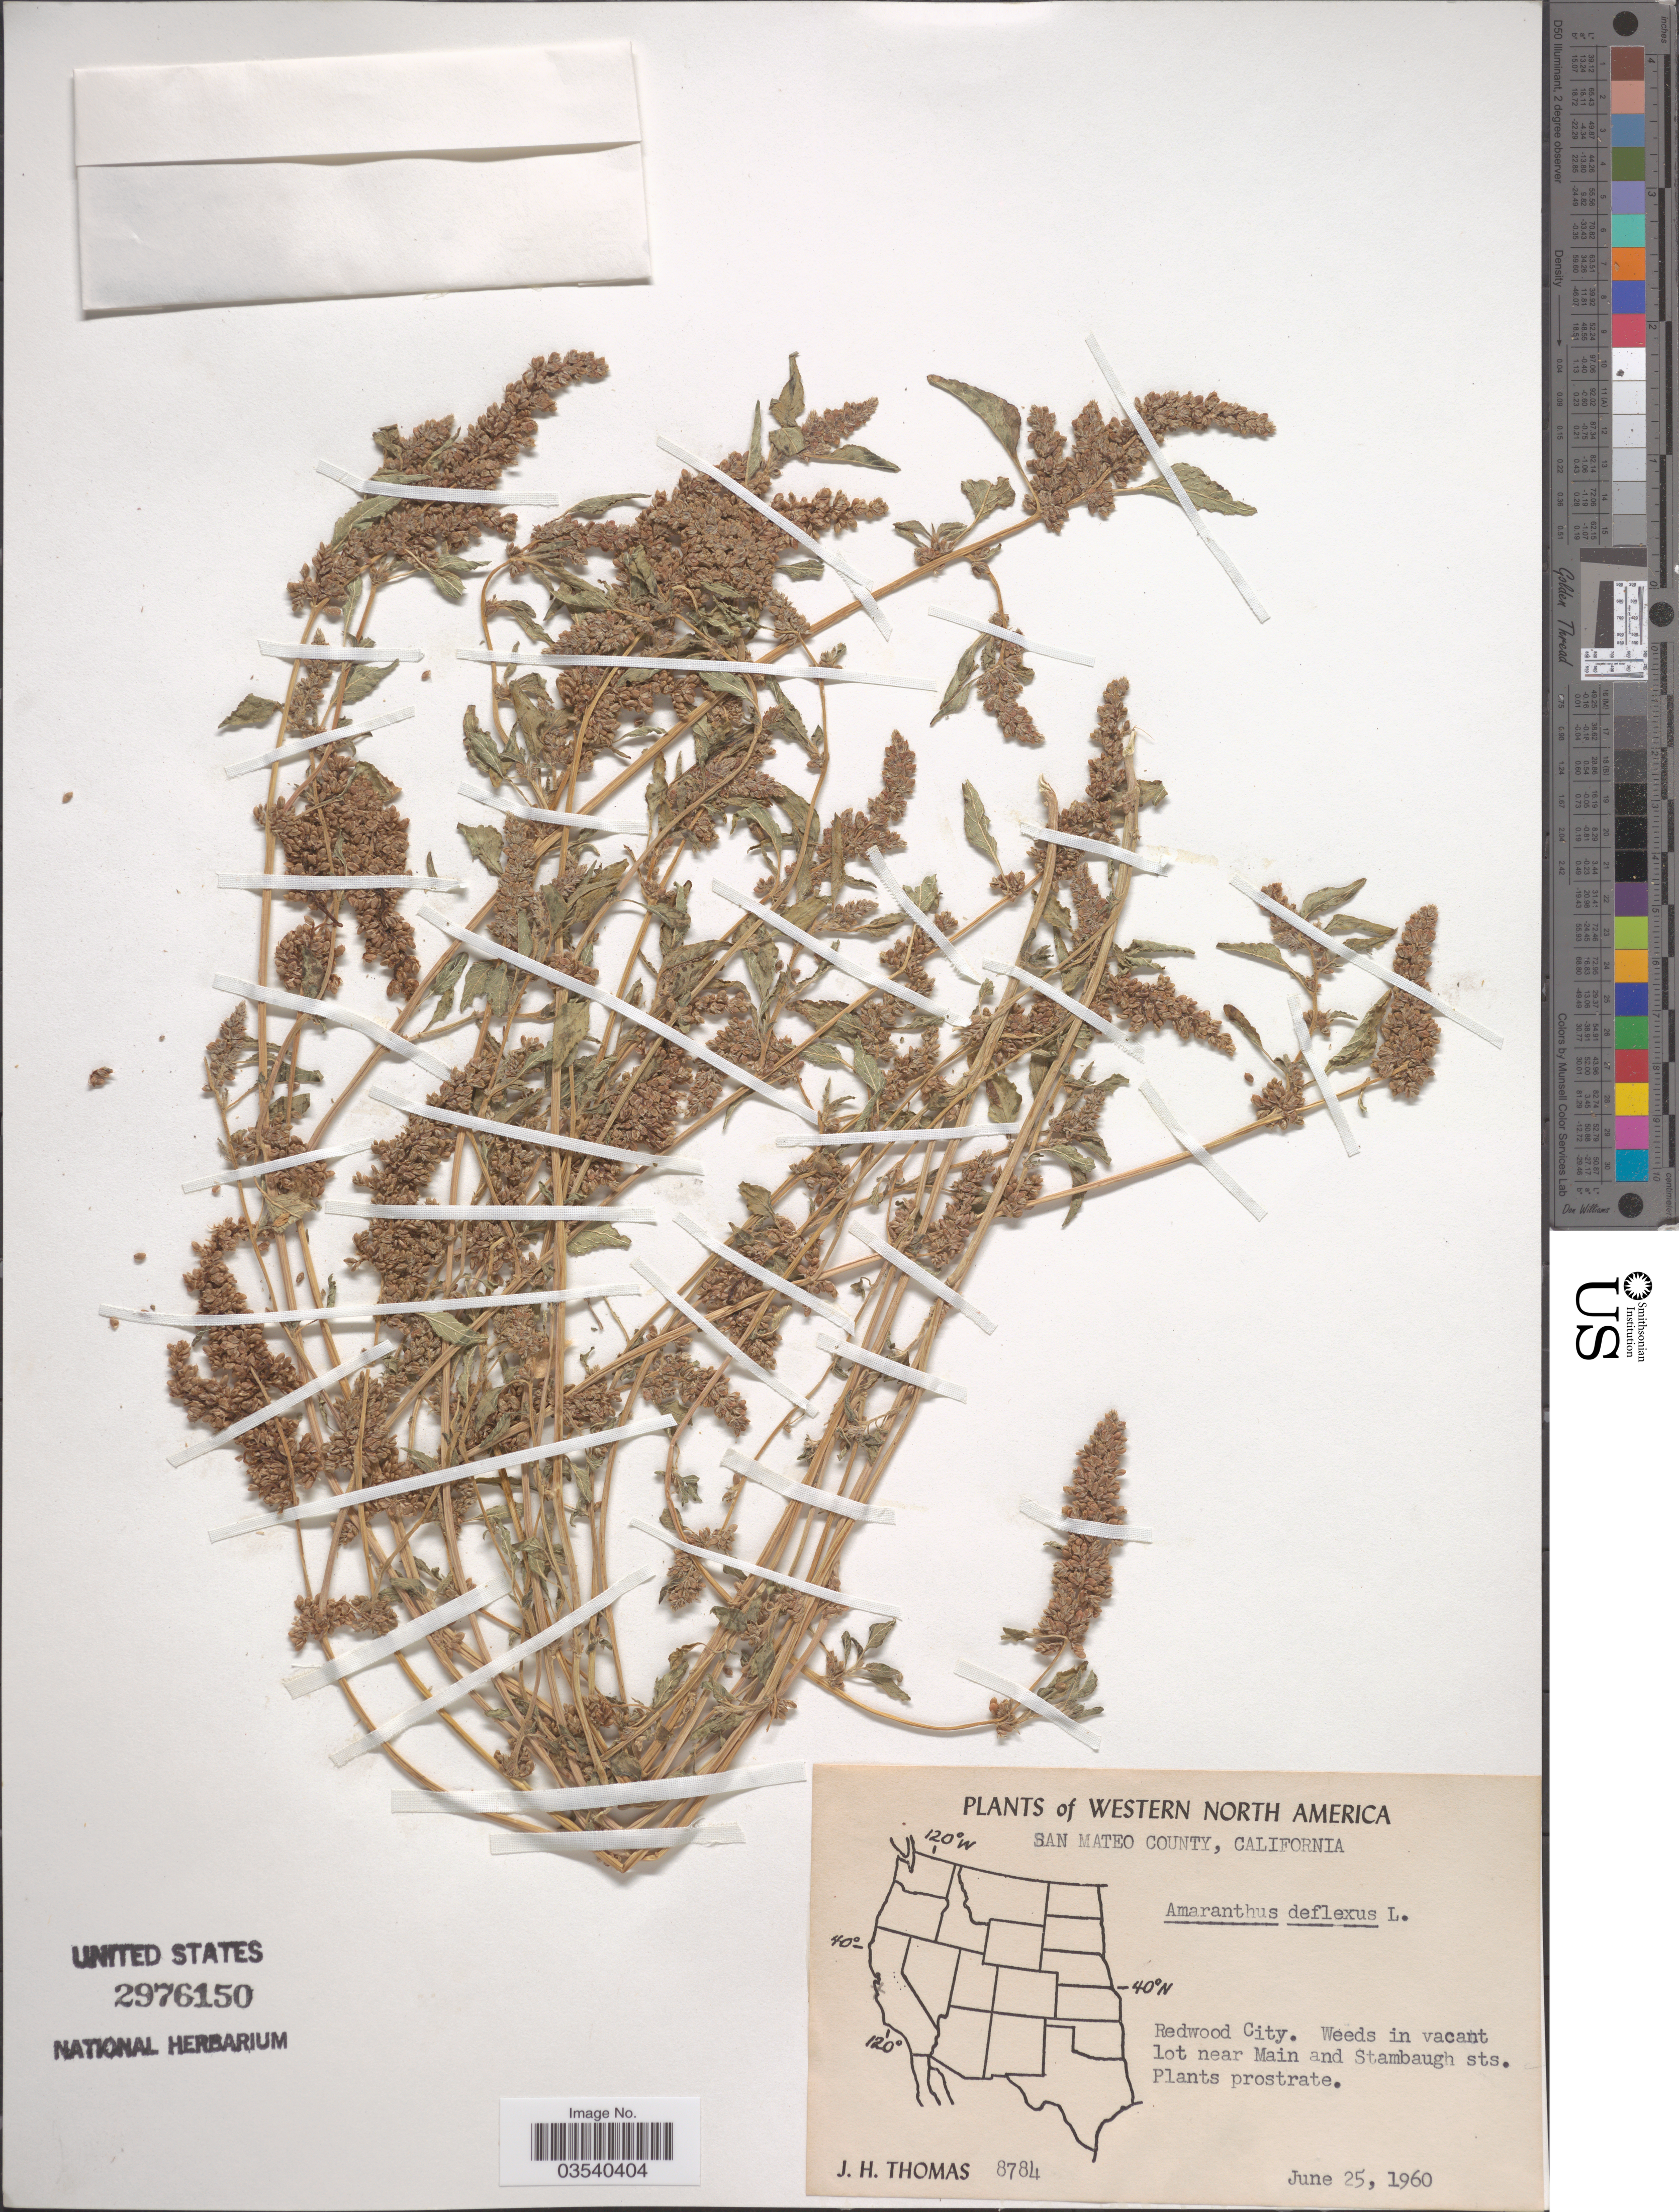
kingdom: Plantae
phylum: Tracheophyta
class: Magnoliopsida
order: Caryophyllales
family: Amaranthaceae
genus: Amaranthus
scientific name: Amaranthus deflexus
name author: L.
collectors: J. H. Thomas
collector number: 8784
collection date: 1960-06-25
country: United States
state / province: California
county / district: San Mateo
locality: Western North America. San Mateo County. Redwood City. Near Main and Stambaugh sts.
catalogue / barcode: US 2976150